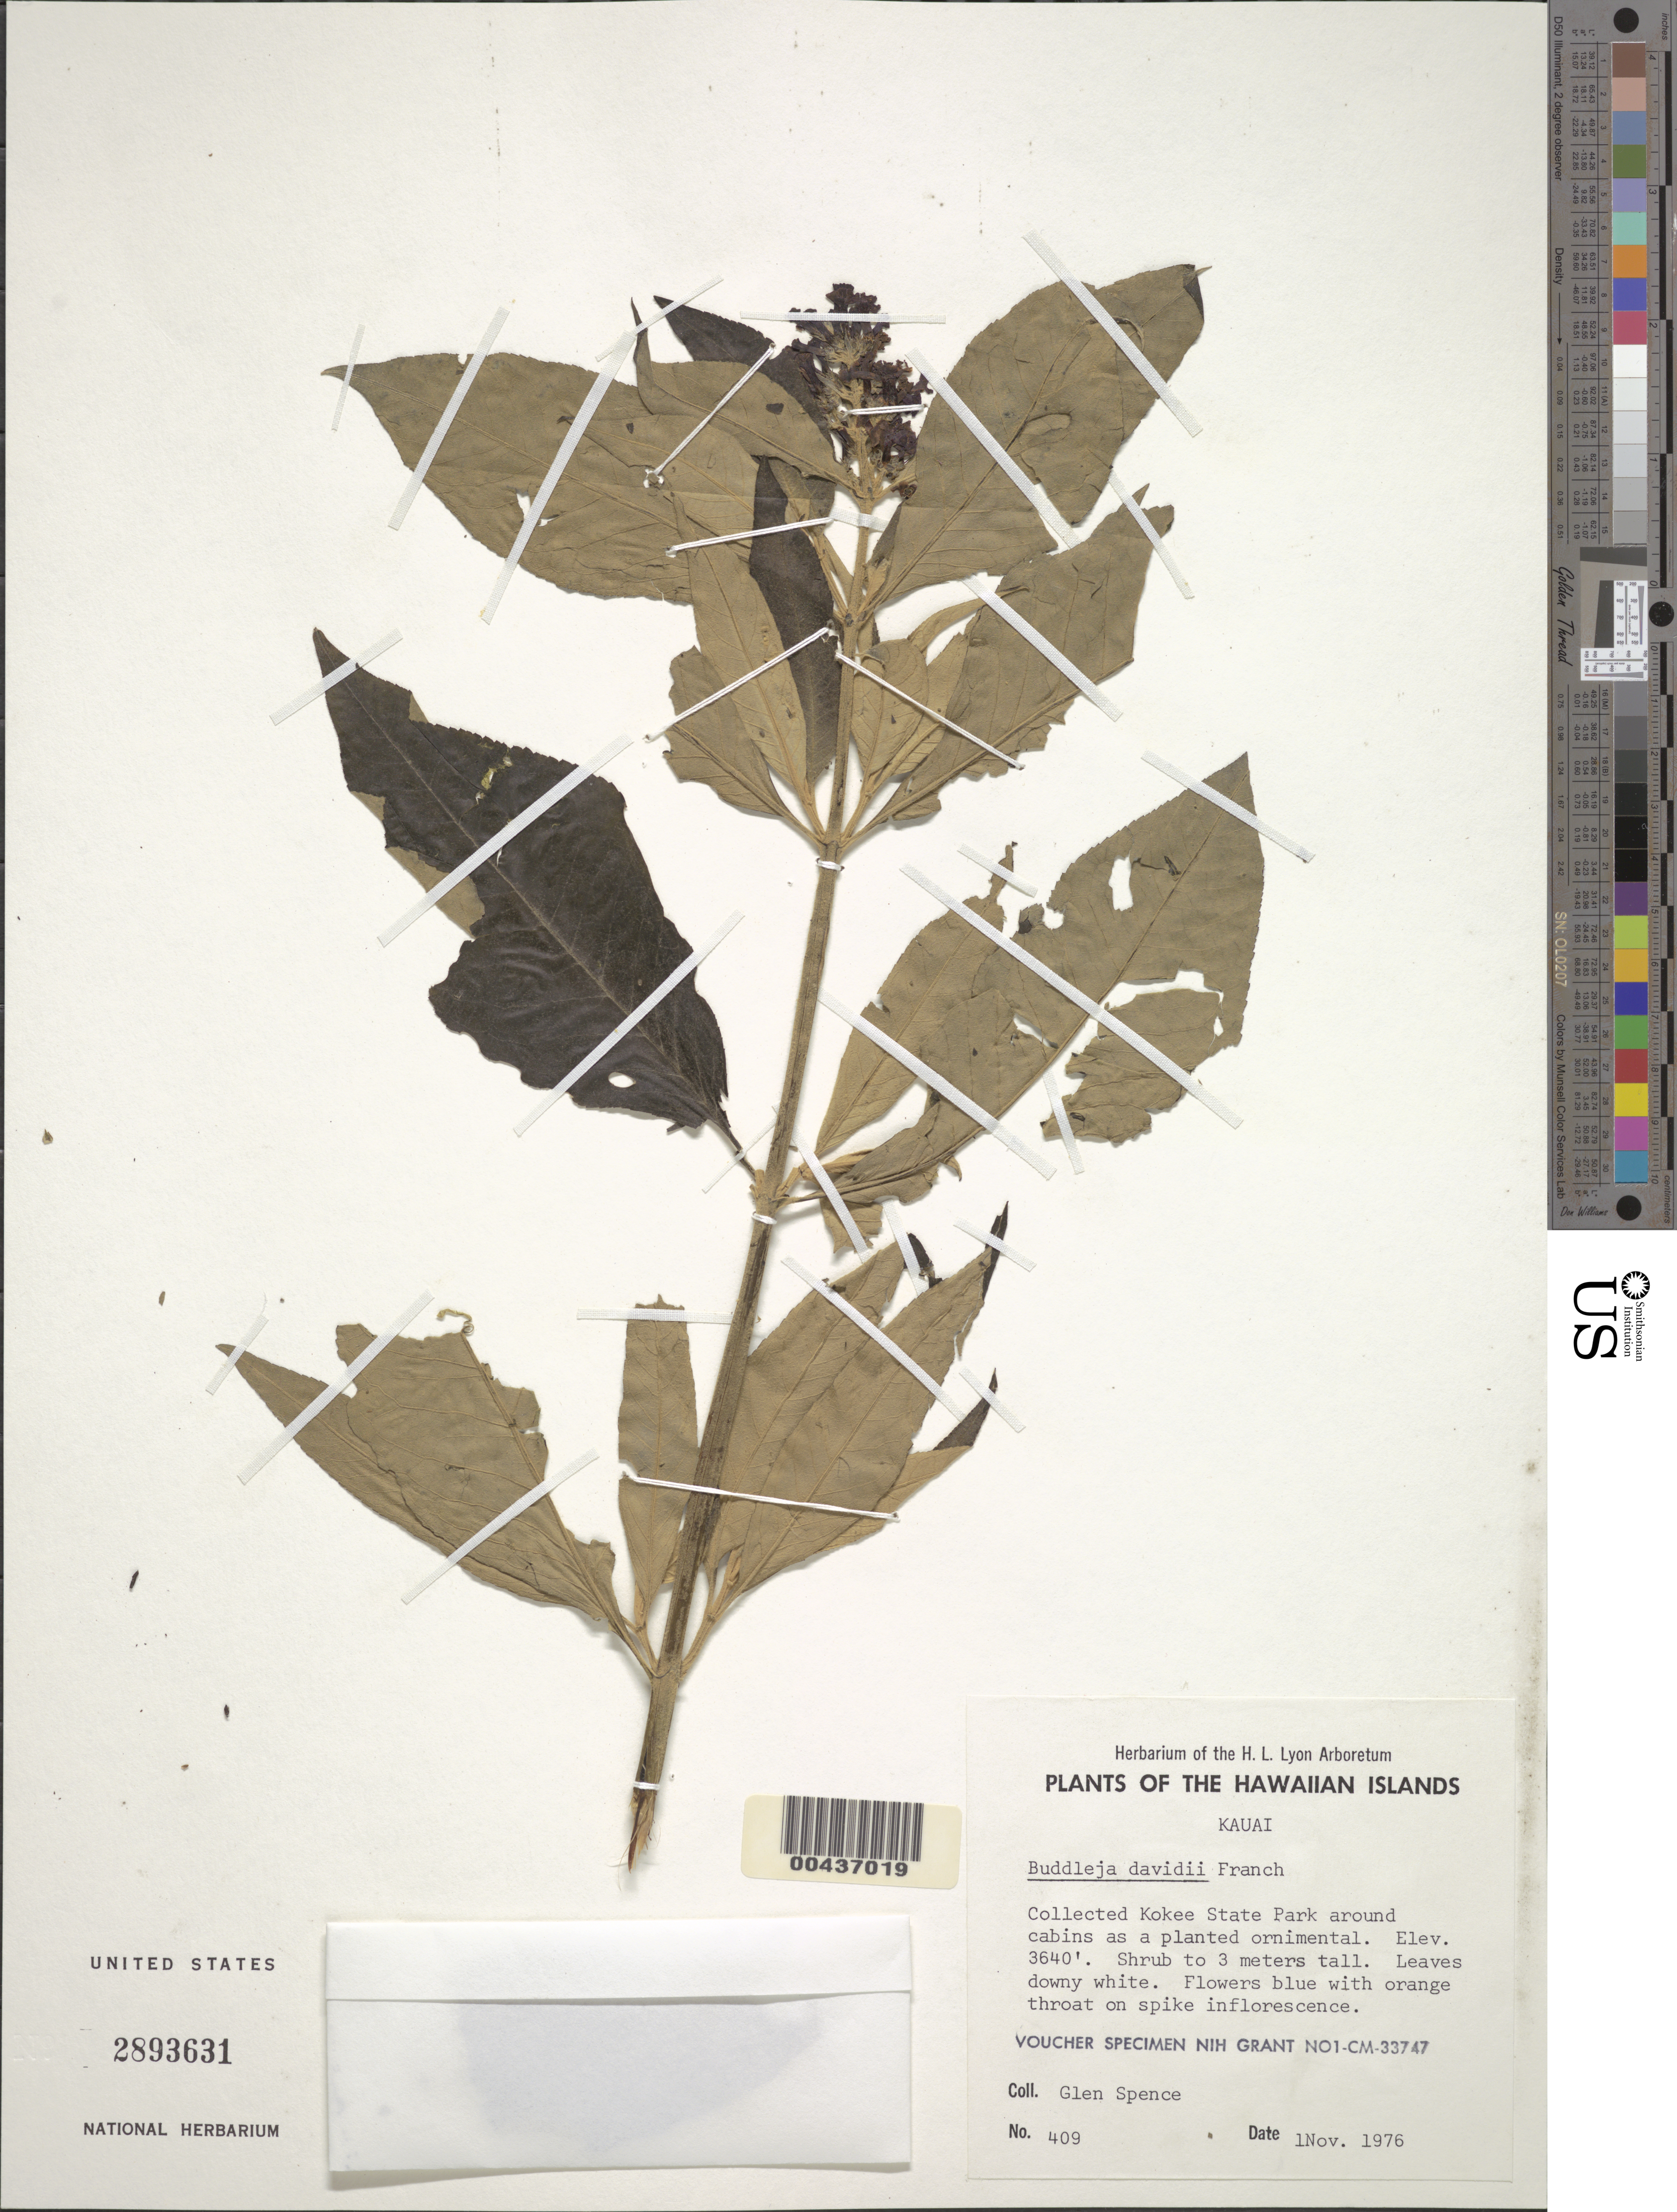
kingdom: Plantae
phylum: Tracheophyta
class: Magnoliopsida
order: Lamiales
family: Scrophulariaceae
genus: Buddleja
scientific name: Buddleja davidii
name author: Franch.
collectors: G. Spence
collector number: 409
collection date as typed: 1 Nov 1976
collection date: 1976-11-01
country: United States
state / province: Hawaii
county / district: Kauai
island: Kaua'i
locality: Kokee State Park, Kauai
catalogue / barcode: US 2893631